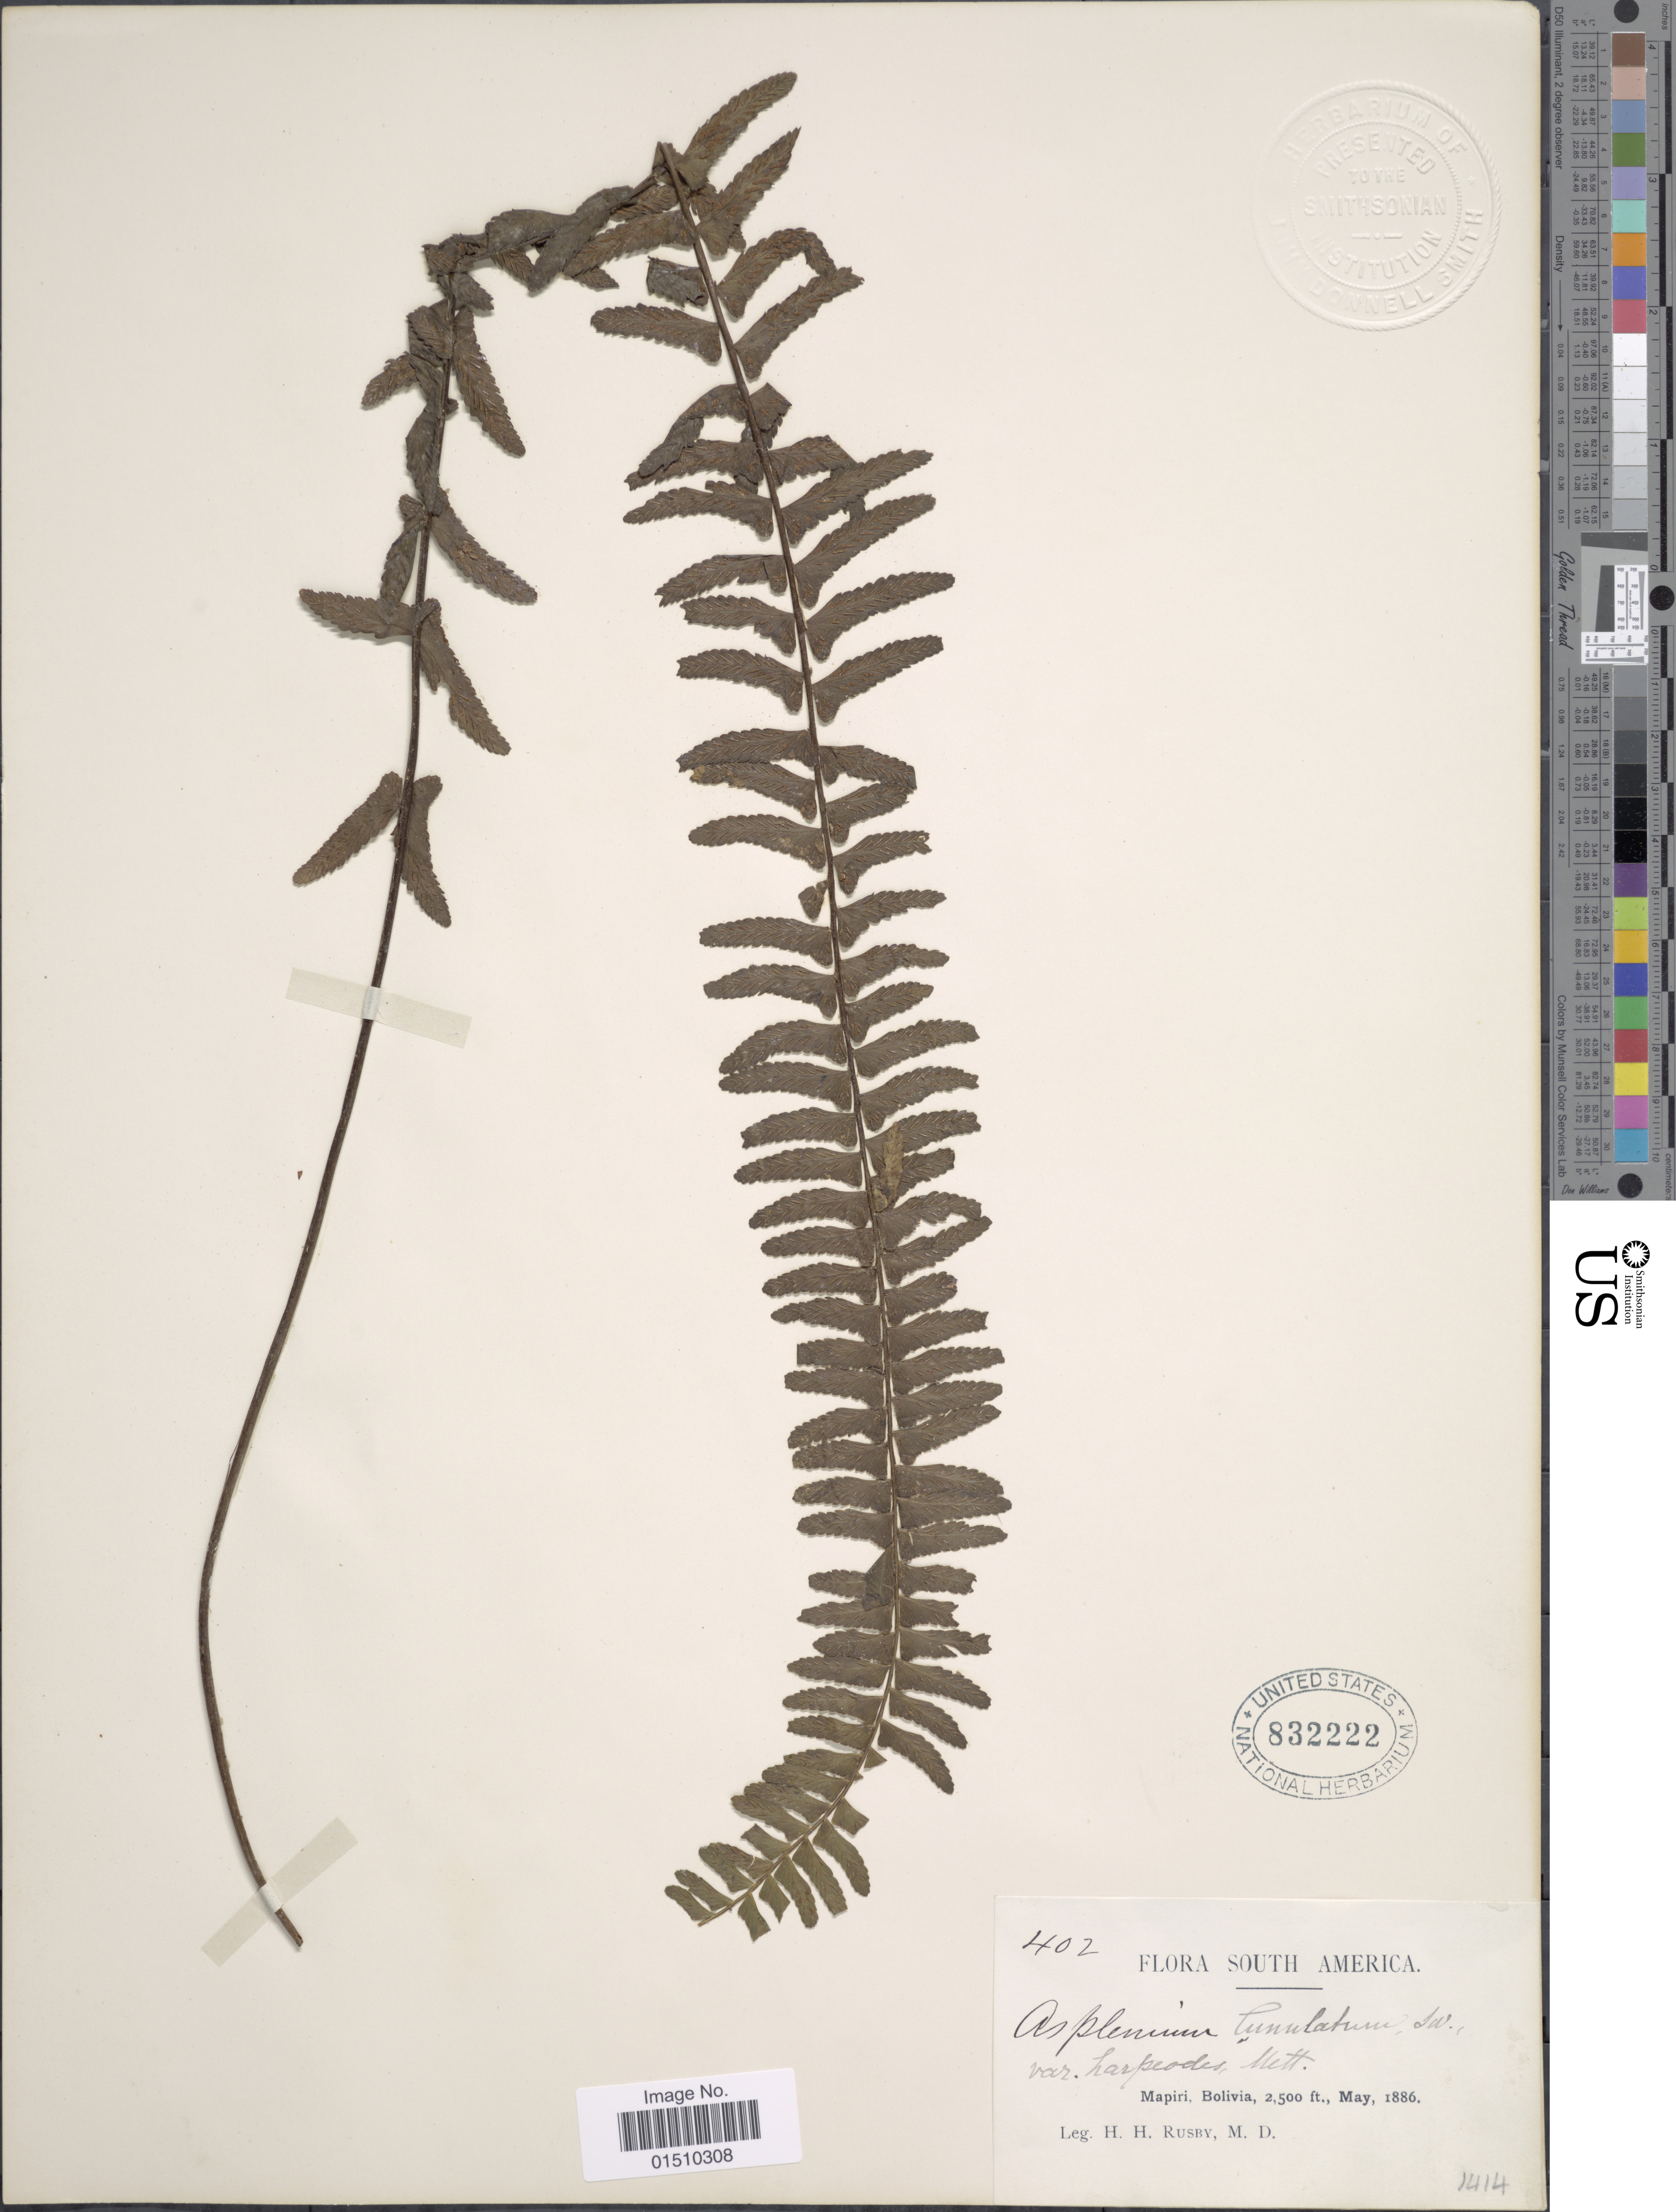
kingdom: Plantae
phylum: Tracheophyta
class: Polypodiopsida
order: Polypodiales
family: Aspleniaceae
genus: Asplenium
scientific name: Asplenium bangii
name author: Hieron.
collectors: H. H. Rusby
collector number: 402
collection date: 1886-05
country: Bolivia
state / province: La Páz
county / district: Larecaja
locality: Mapiri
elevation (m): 762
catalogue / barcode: US 832222